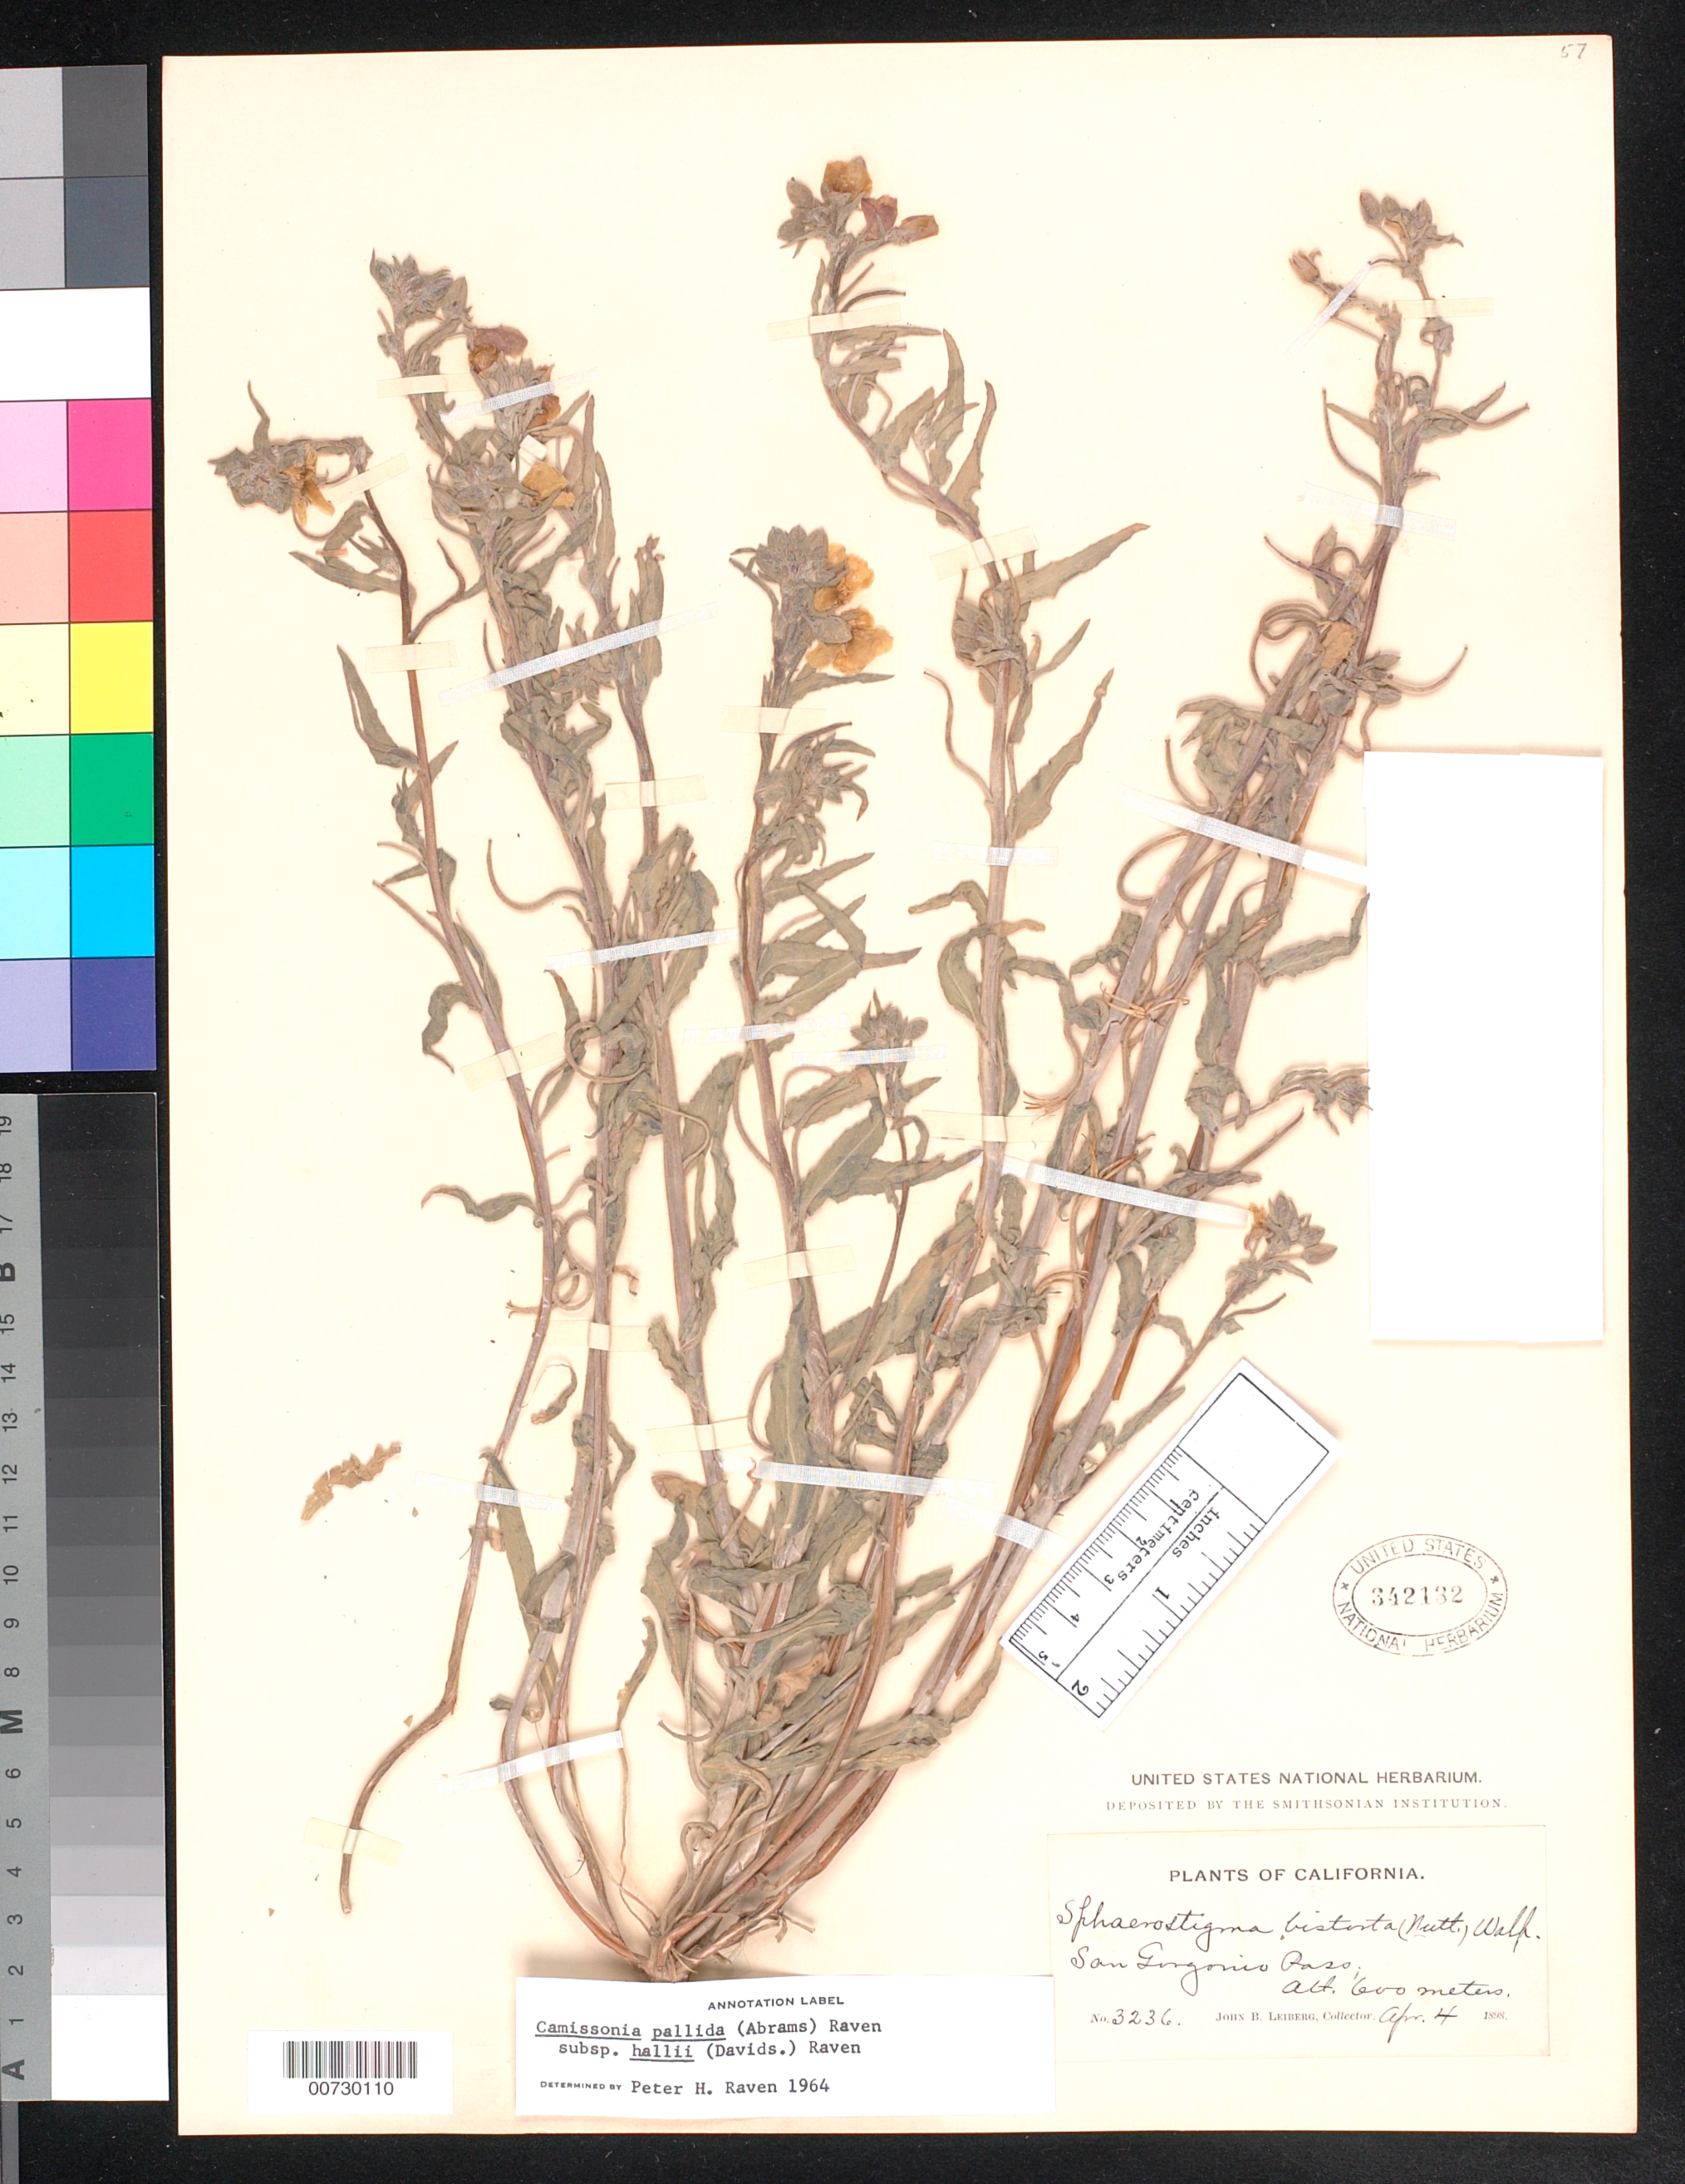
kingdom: Plantae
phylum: Tracheophyta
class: Magnoliopsida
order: Myrtales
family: Onagraceae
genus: Camissoniopsis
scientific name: Camissoniopsis pallida subsp. hallii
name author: (Davidson) W.L. Wagner & Hoch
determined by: Wagner, W. L., (BOT), Smithsonian Institution - National Museum of Natural History (UNITED STATES)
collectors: J. Leiberg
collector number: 3236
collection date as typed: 04 Apr 1898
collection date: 1898-04-04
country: United States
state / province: California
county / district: Riverside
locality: San Gorgonio pass.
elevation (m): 600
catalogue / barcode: US 342132